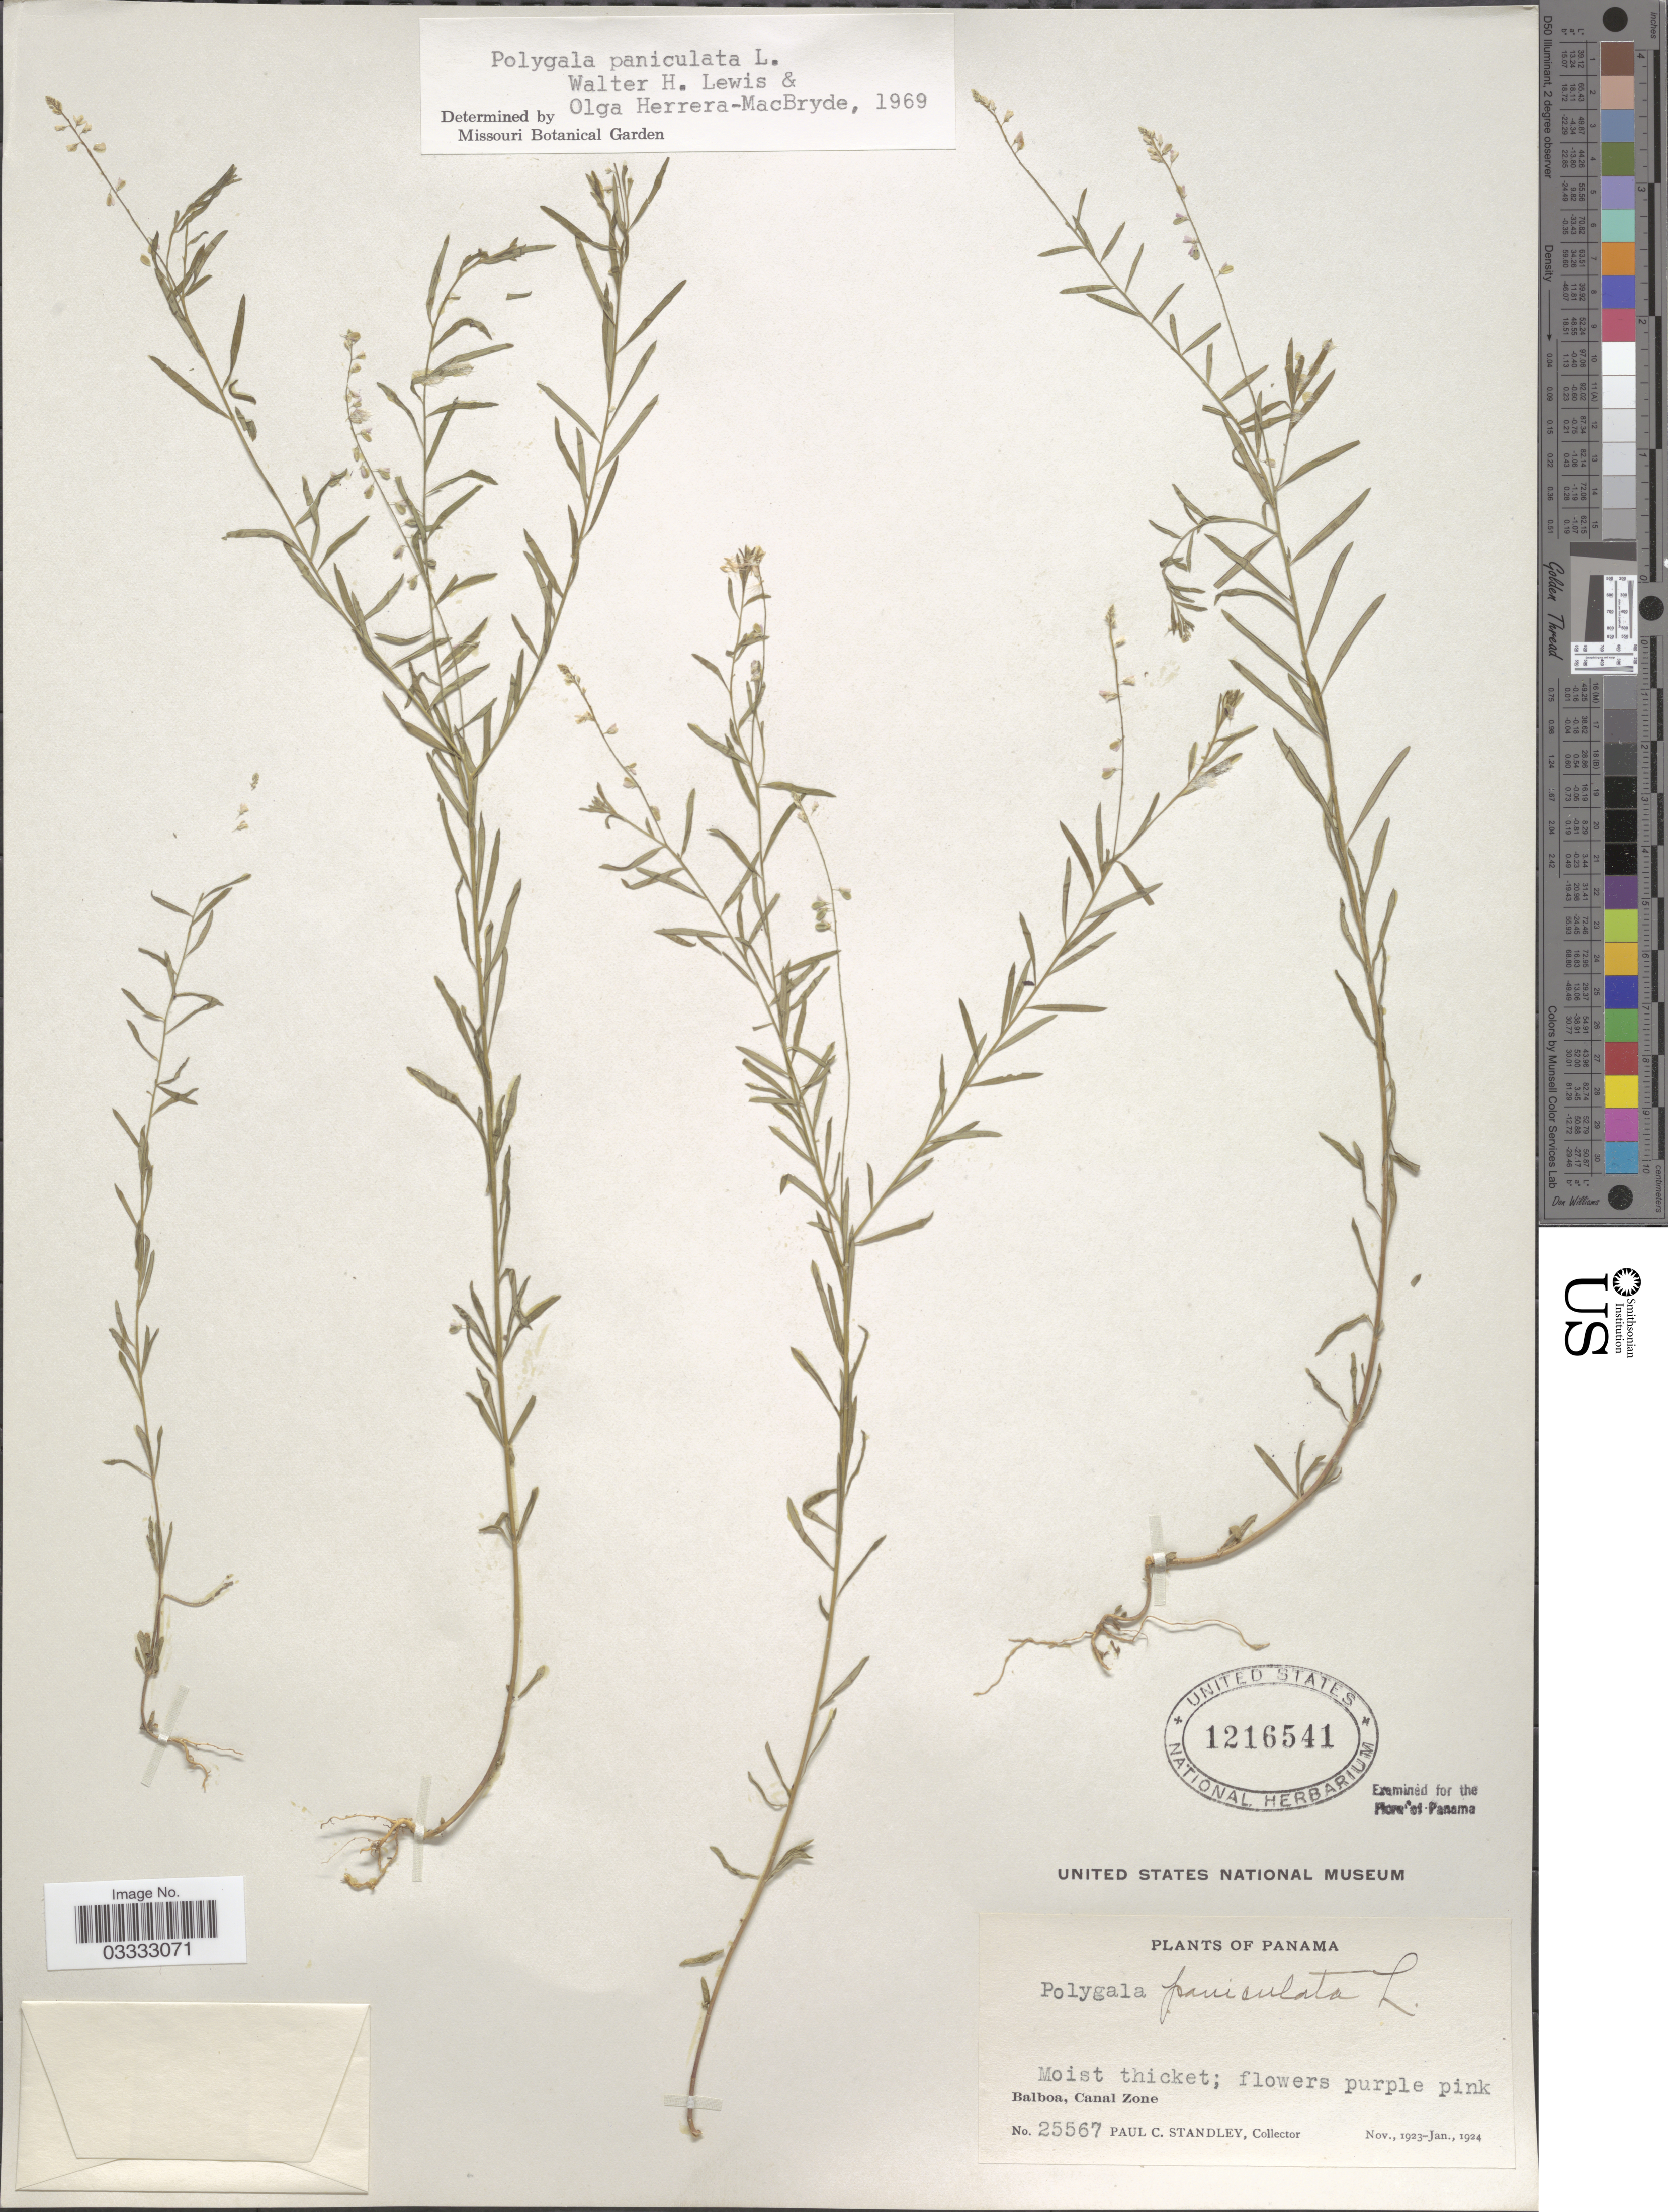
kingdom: Plantae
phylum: Tracheophyta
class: Magnoliopsida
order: Fabales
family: Polygalaceae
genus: Polygala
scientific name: Polygala paniculata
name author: L.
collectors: P. C. Standley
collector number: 25567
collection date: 1923-11/1924-01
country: Panama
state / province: Colón / Panamá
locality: Balboa, Canal Zone.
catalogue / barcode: US 1216541